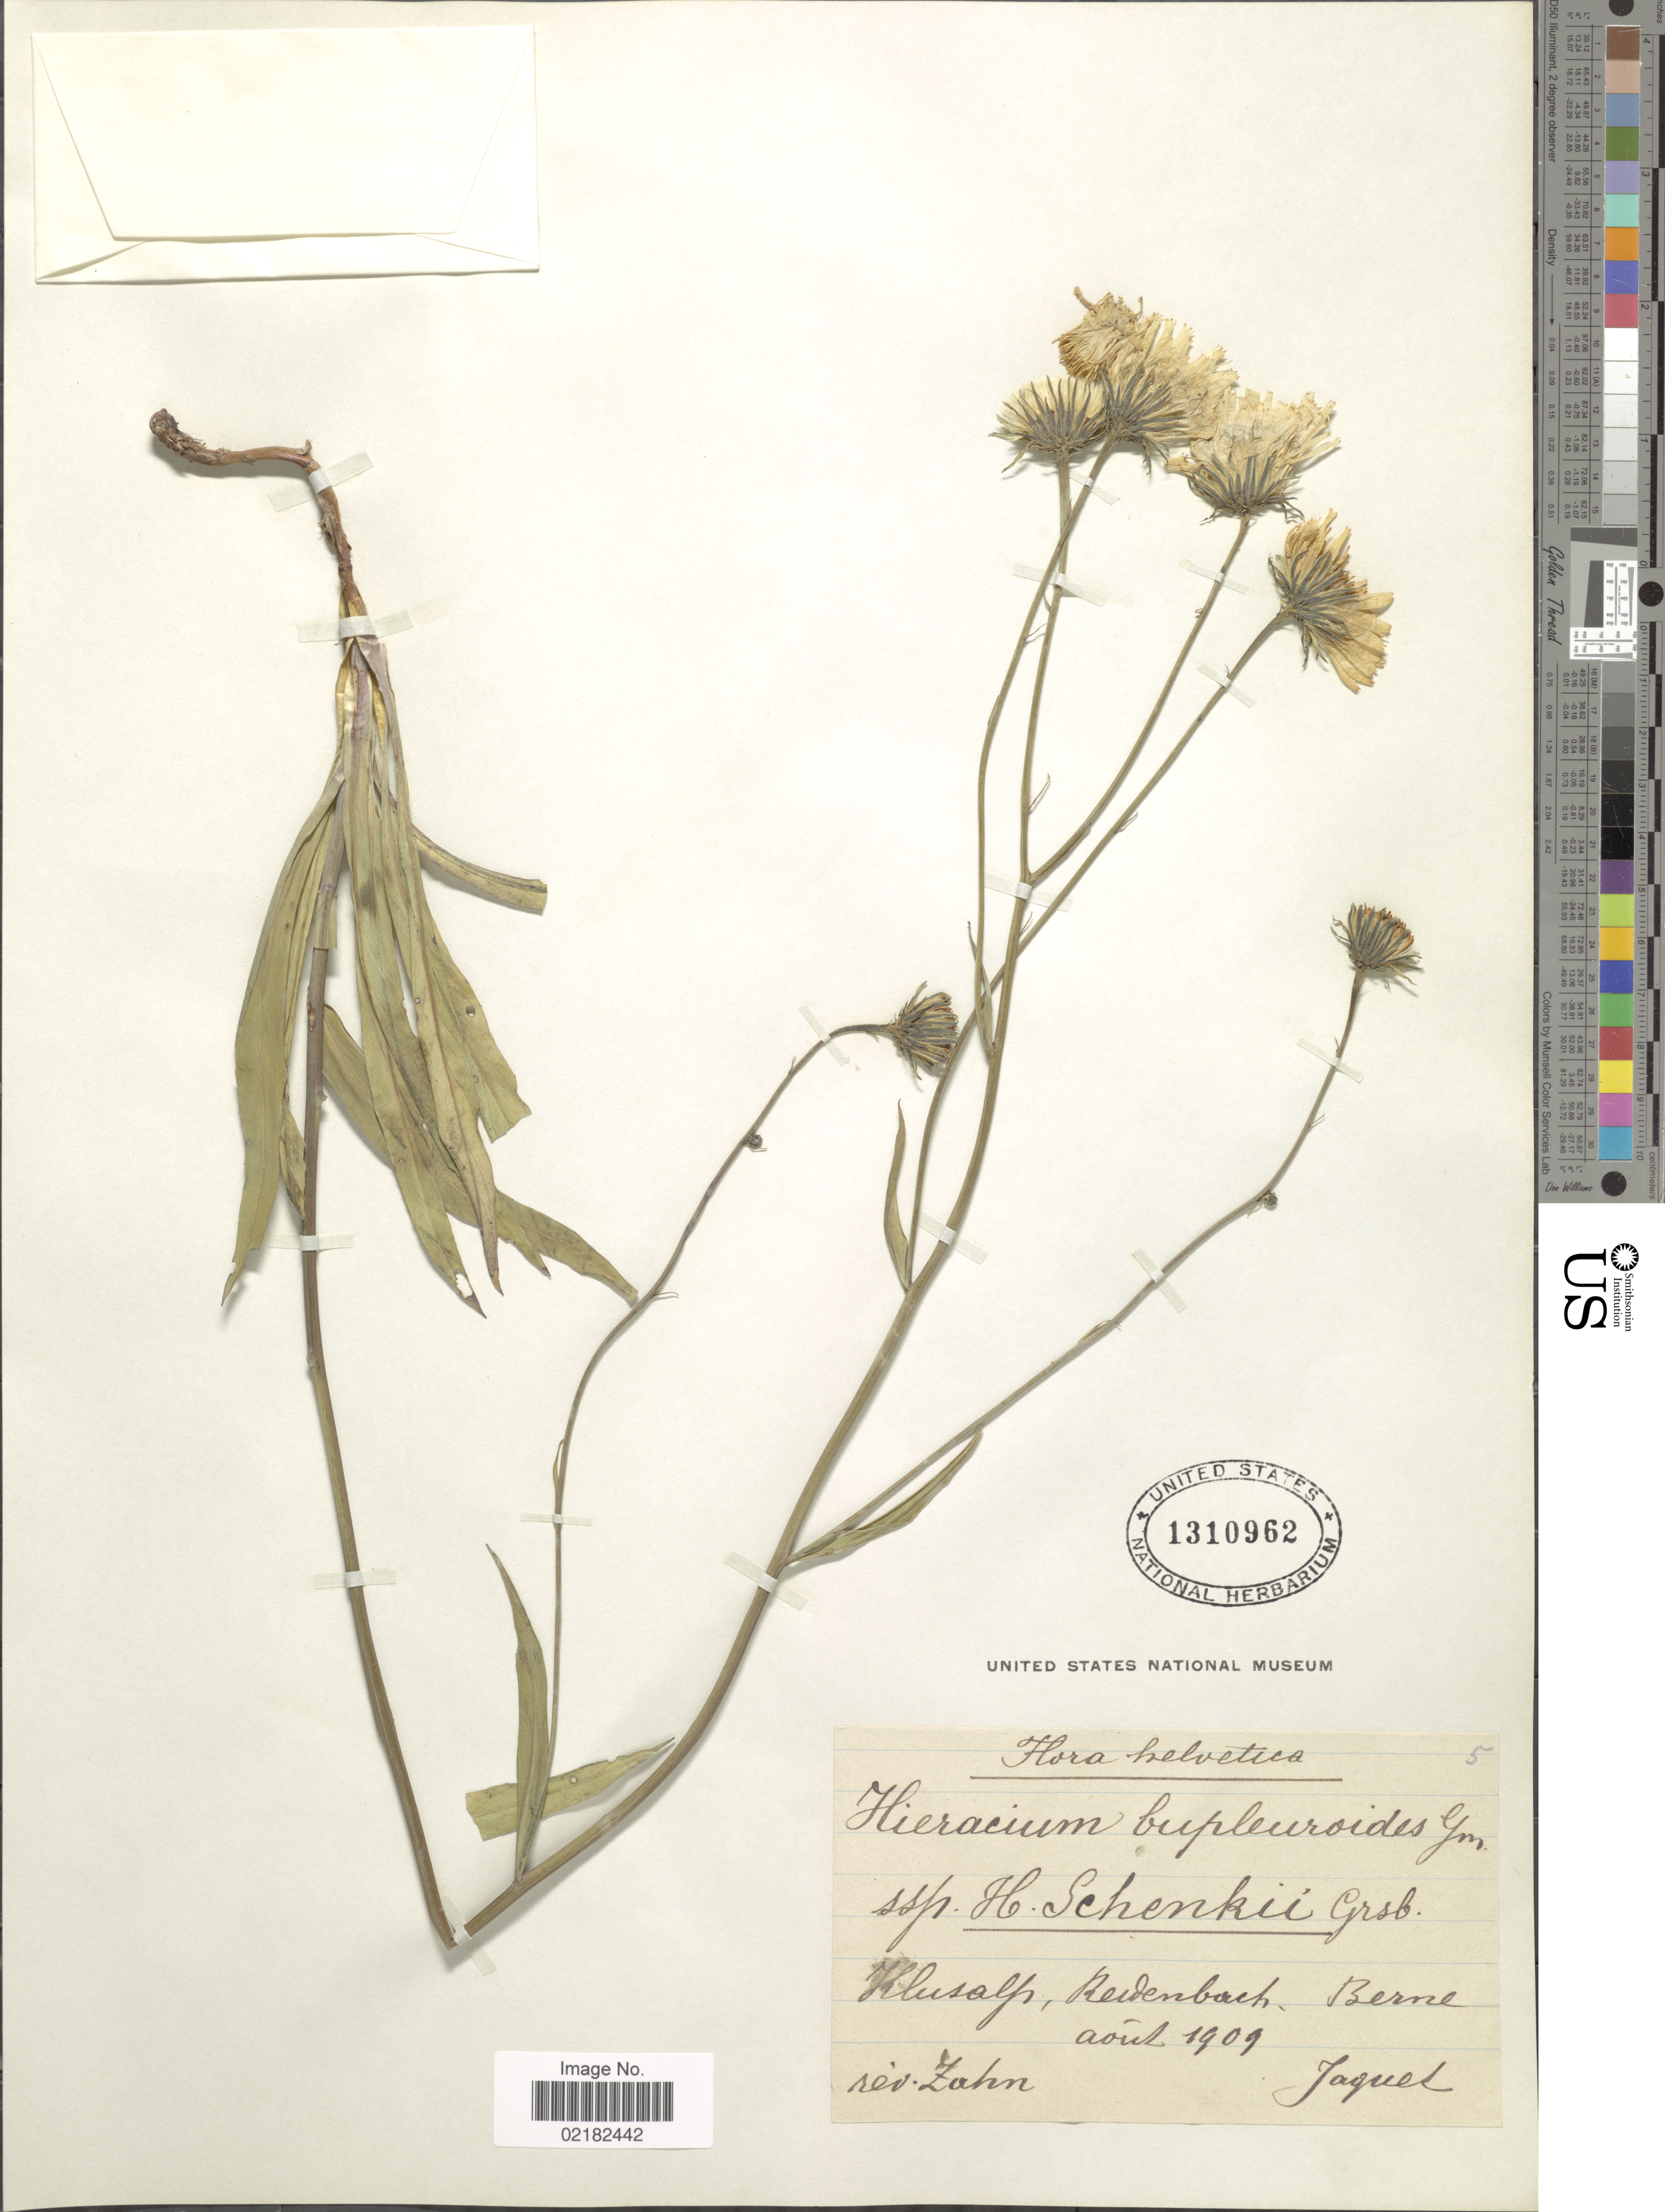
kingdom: Plantae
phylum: Tracheophyta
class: Magnoliopsida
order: Asterales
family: Asteraceae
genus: Hieracium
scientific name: Hieracium bupleuroides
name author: C.C. Gmel.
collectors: -. Jaquel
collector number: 5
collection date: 1909-08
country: Switzerland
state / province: Bern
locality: Helvetica, Klus alp, Reidenbach, Berne.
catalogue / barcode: US 1310962